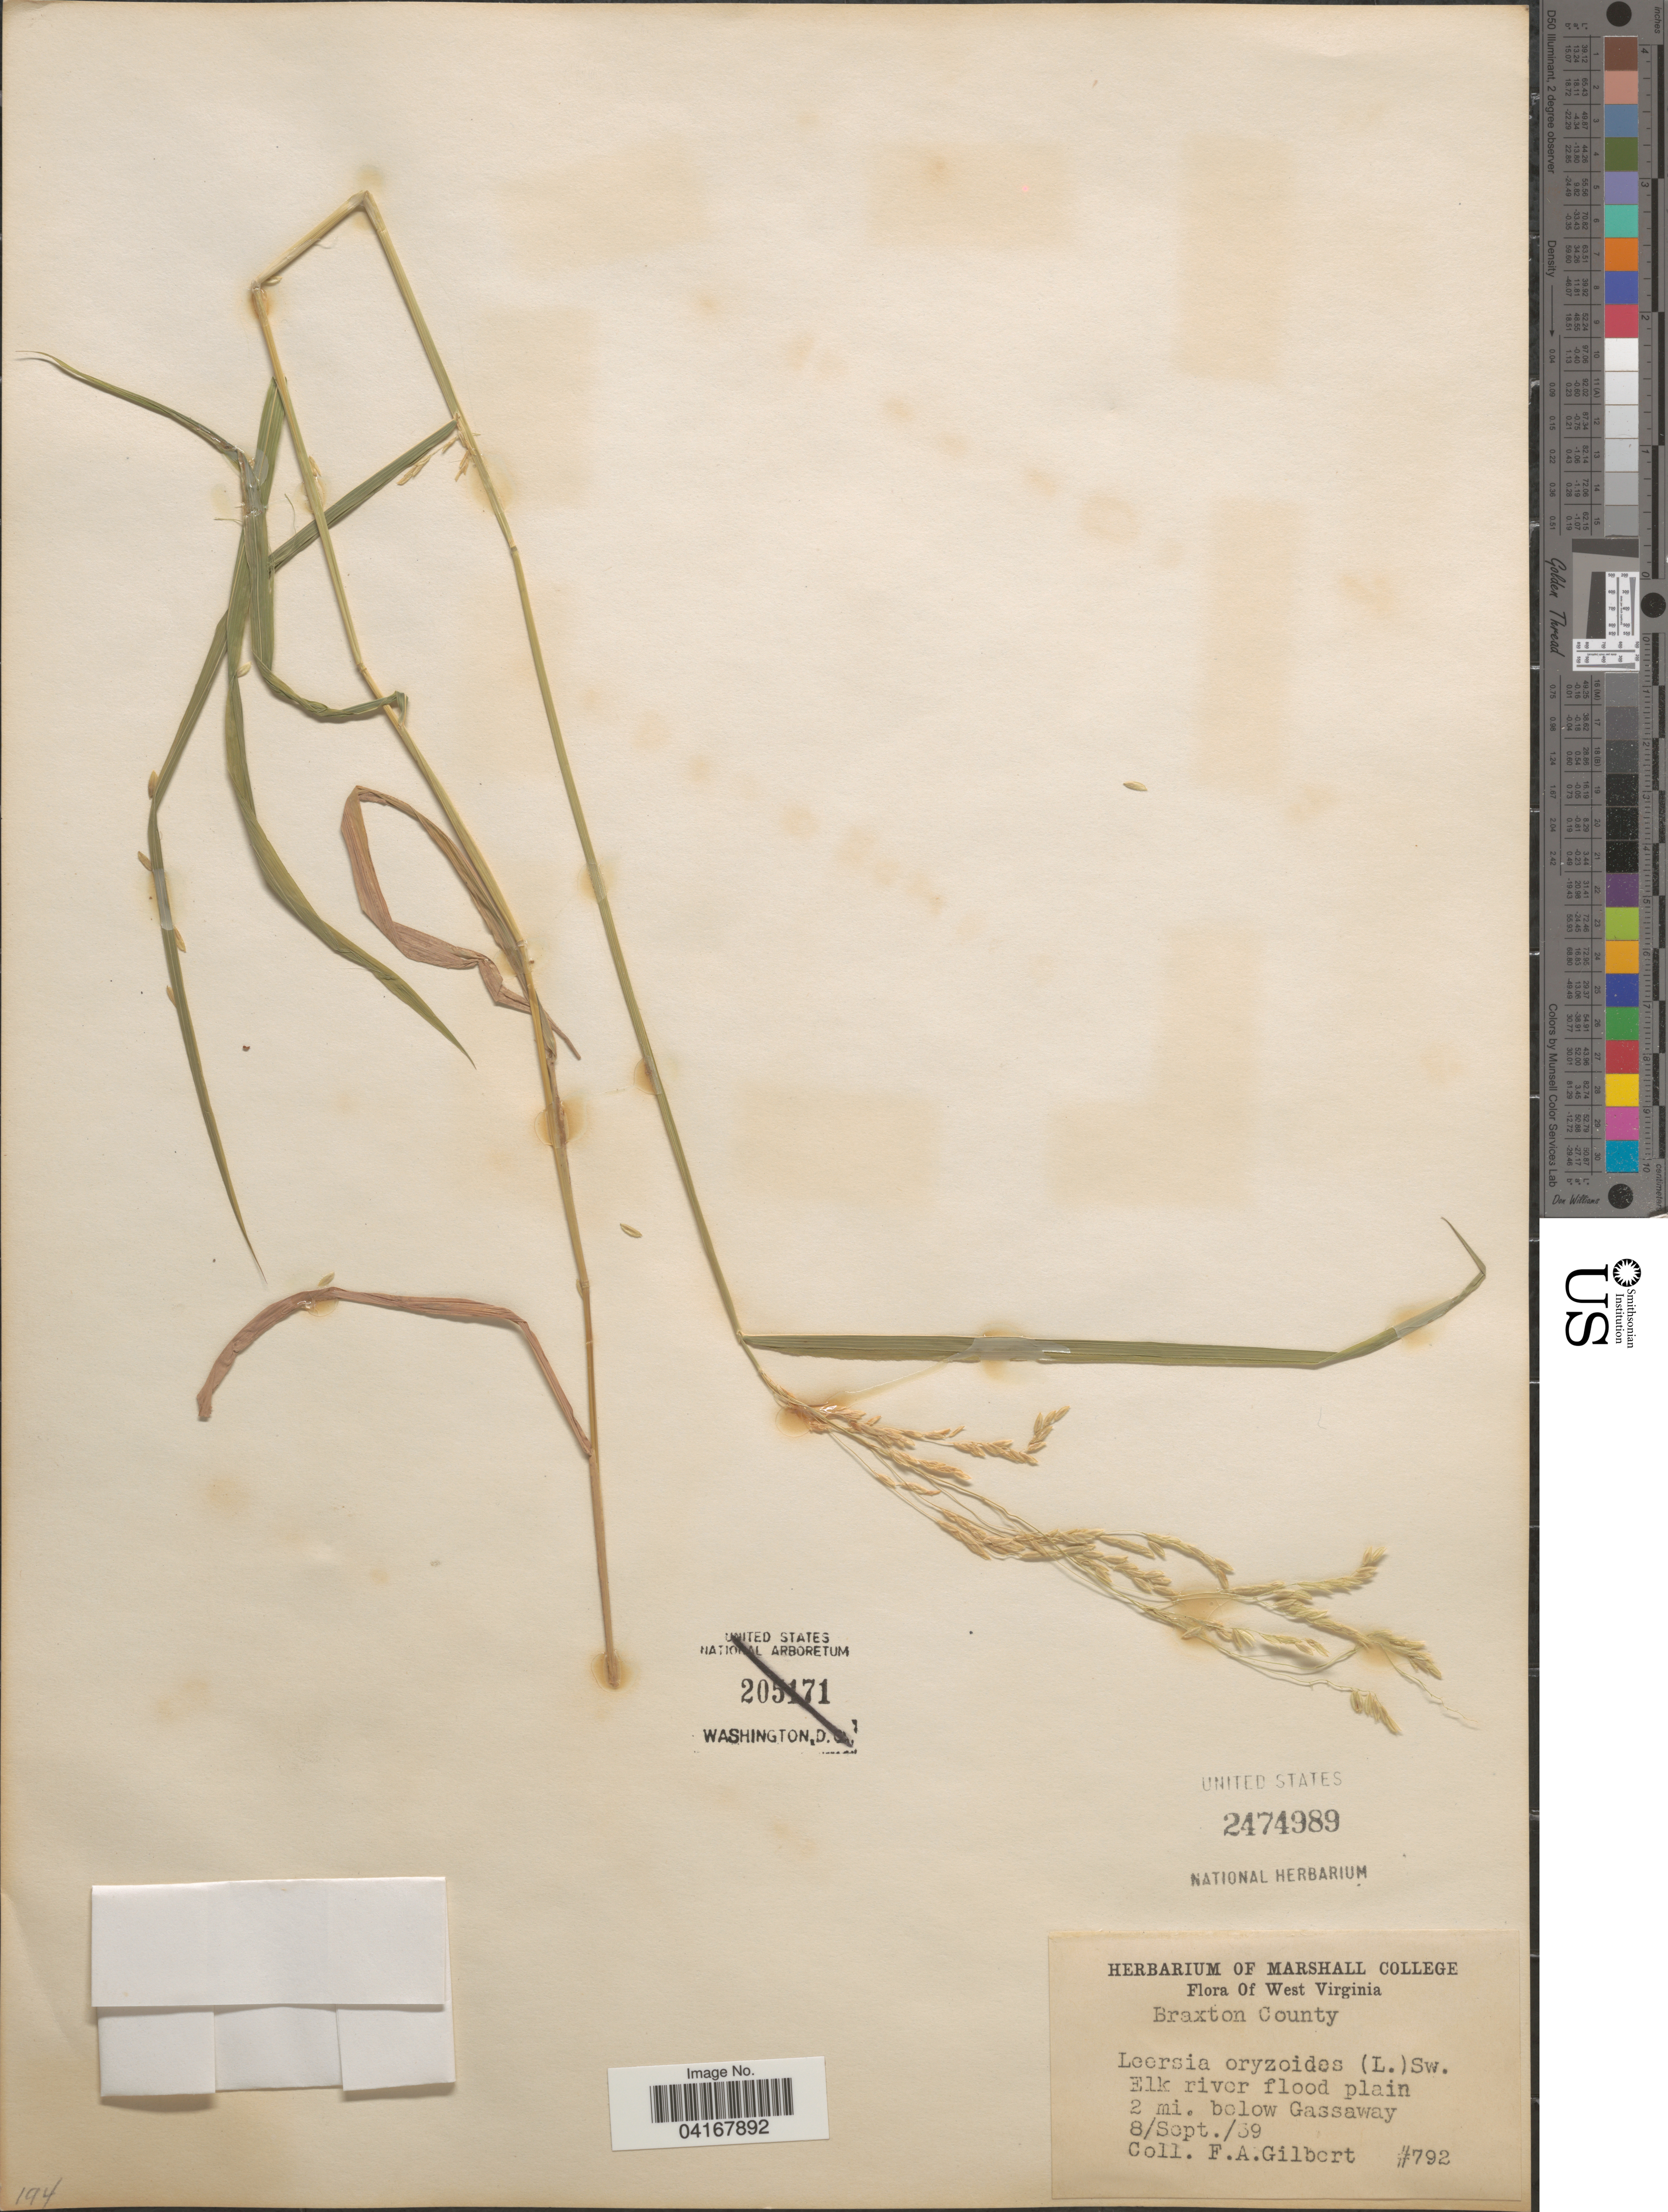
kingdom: Plantae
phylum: Tracheophyta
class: Liliopsida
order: Poales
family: Poaceae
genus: Leersia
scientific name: Leersia oryzoides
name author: (L.) Sw.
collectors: F. A. Gilbert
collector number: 792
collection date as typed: Transcribed d/m/y: 8/9/39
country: United States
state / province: West Virginia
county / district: Braxton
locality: Braxton County. 2 mi. below Gassaway.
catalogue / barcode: US 2474989